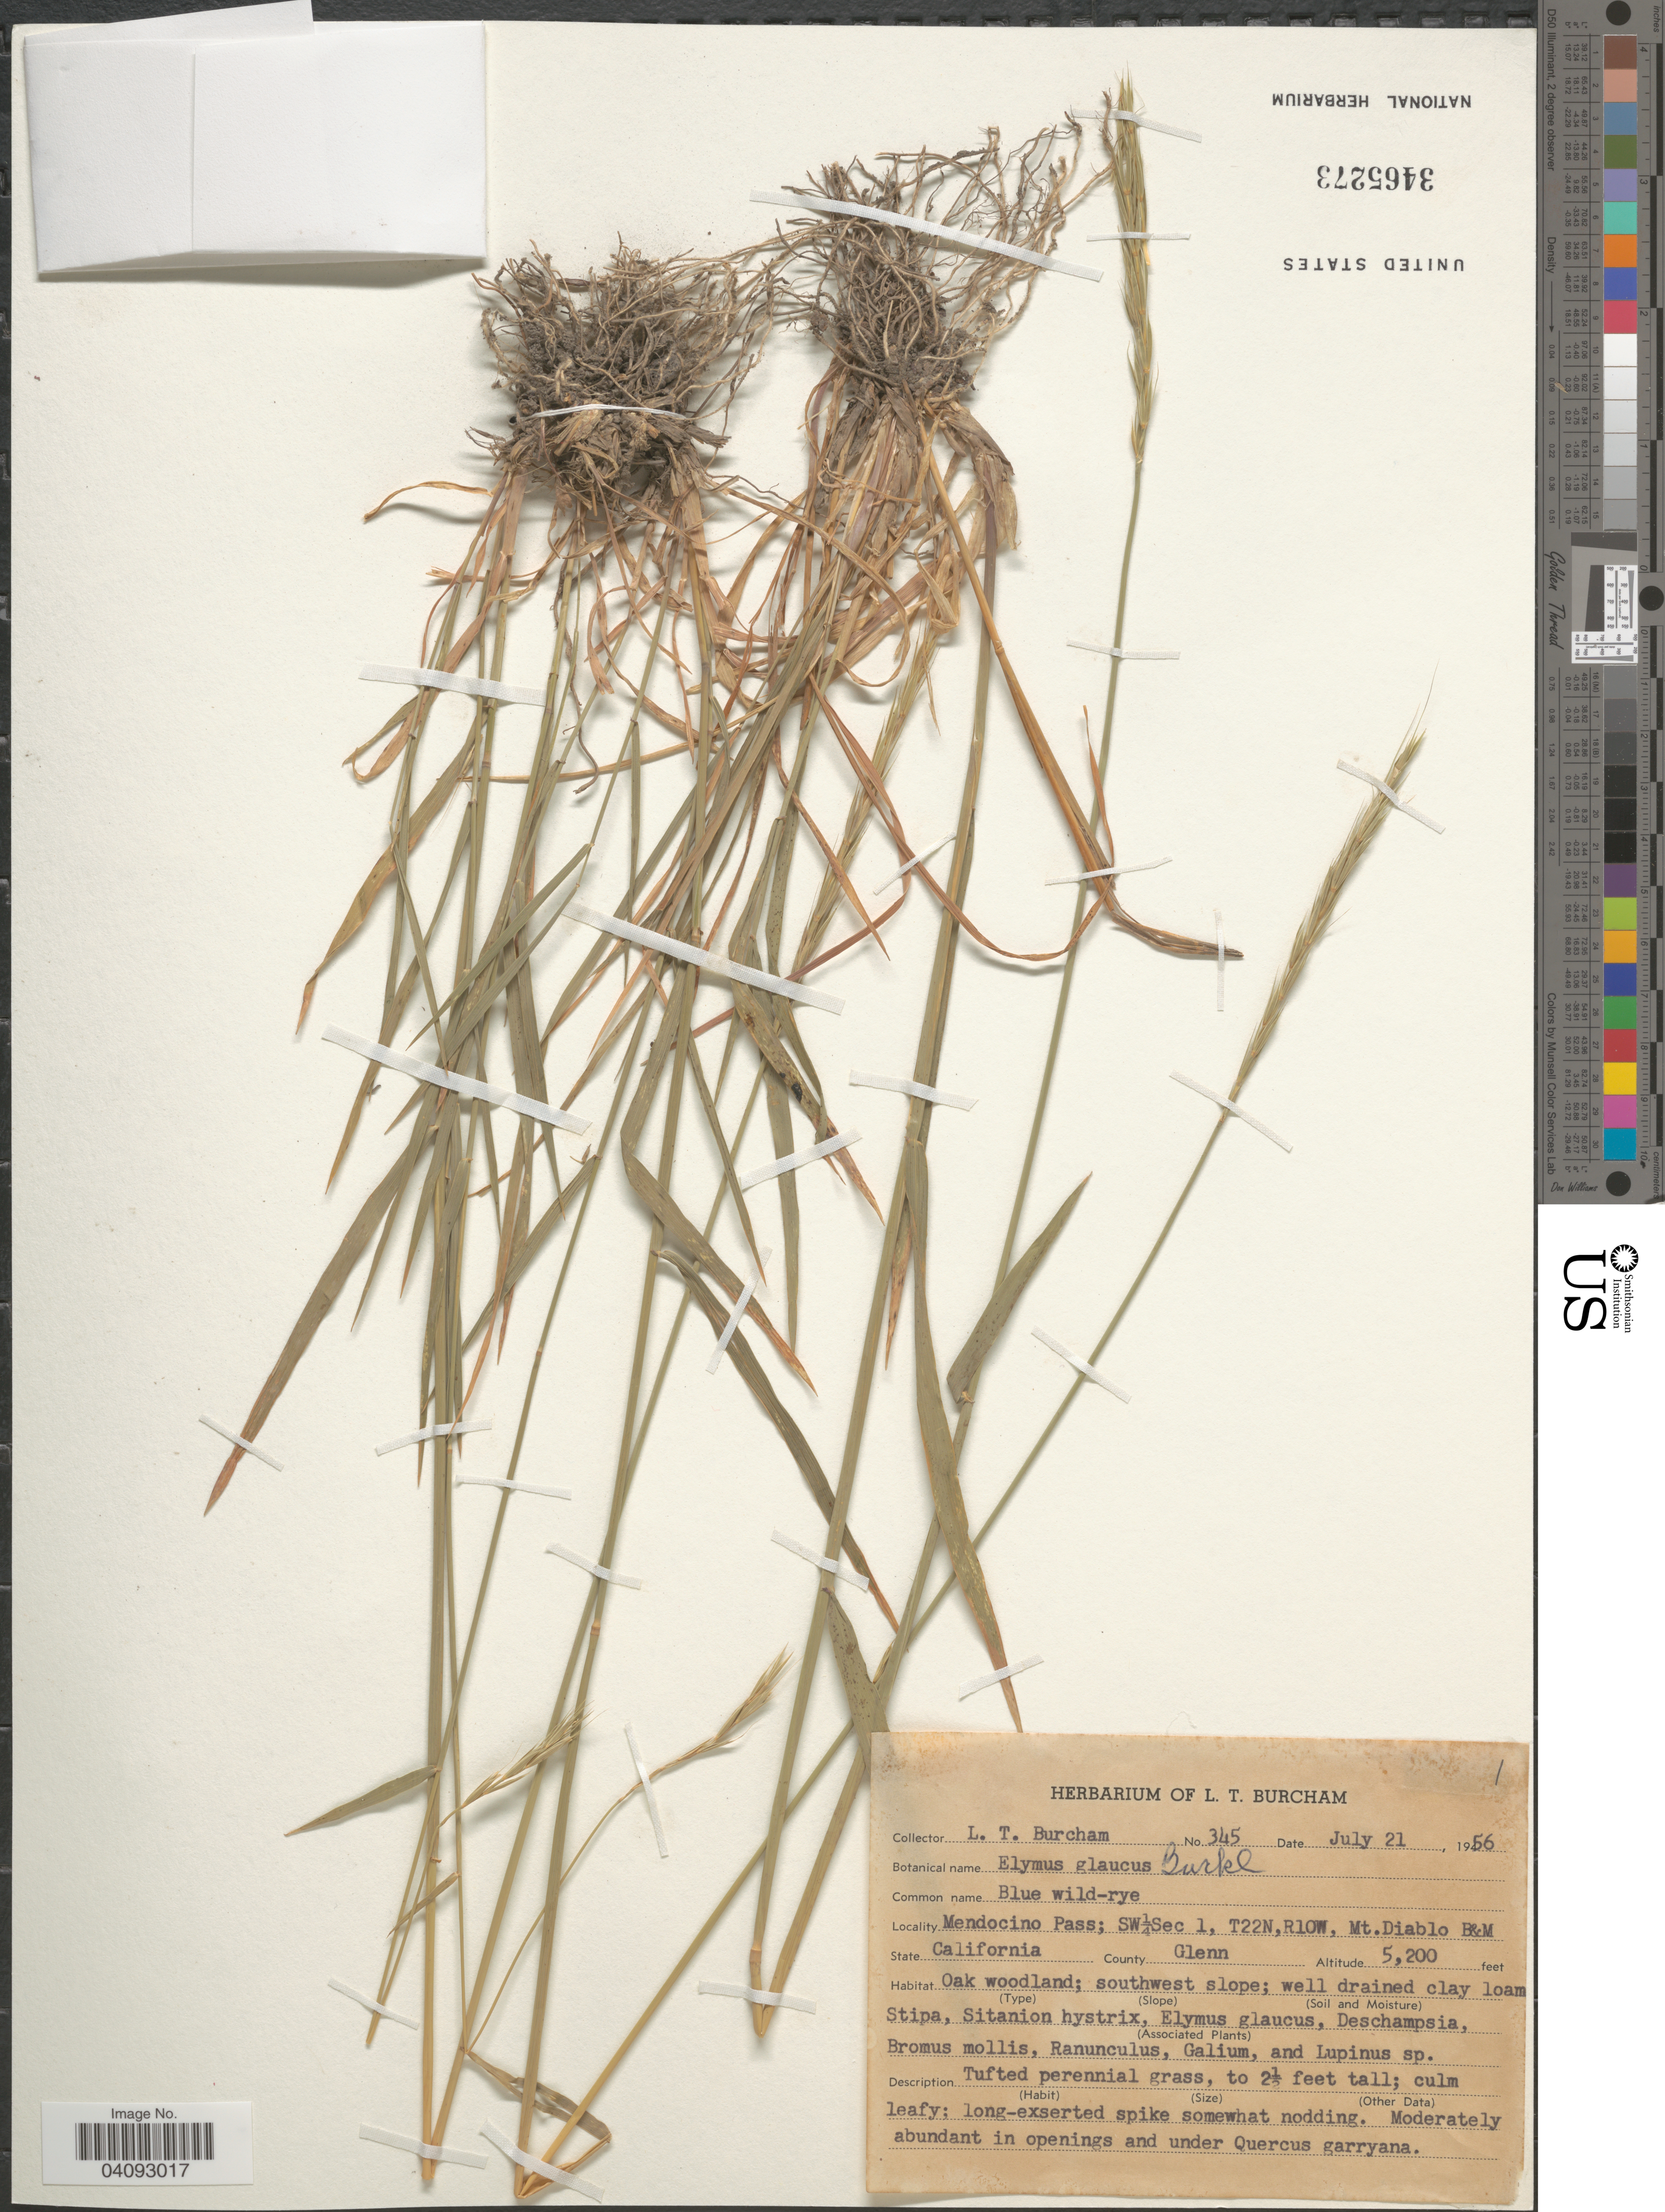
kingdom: Plantae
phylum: Tracheophyta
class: Liliopsida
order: Poales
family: Poaceae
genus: Elymus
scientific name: Elymus glaucus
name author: Buckley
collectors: L. Burcham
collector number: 345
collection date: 1956-07-21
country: United States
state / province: California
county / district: Glenn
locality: Mendocino Pass; SW¼Sec, 1, T22N, R10W, Mt. Diablo B&M. County Glenn. Oak woodland; southwest slope; well drained clay loam.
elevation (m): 1585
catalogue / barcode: US 3465273